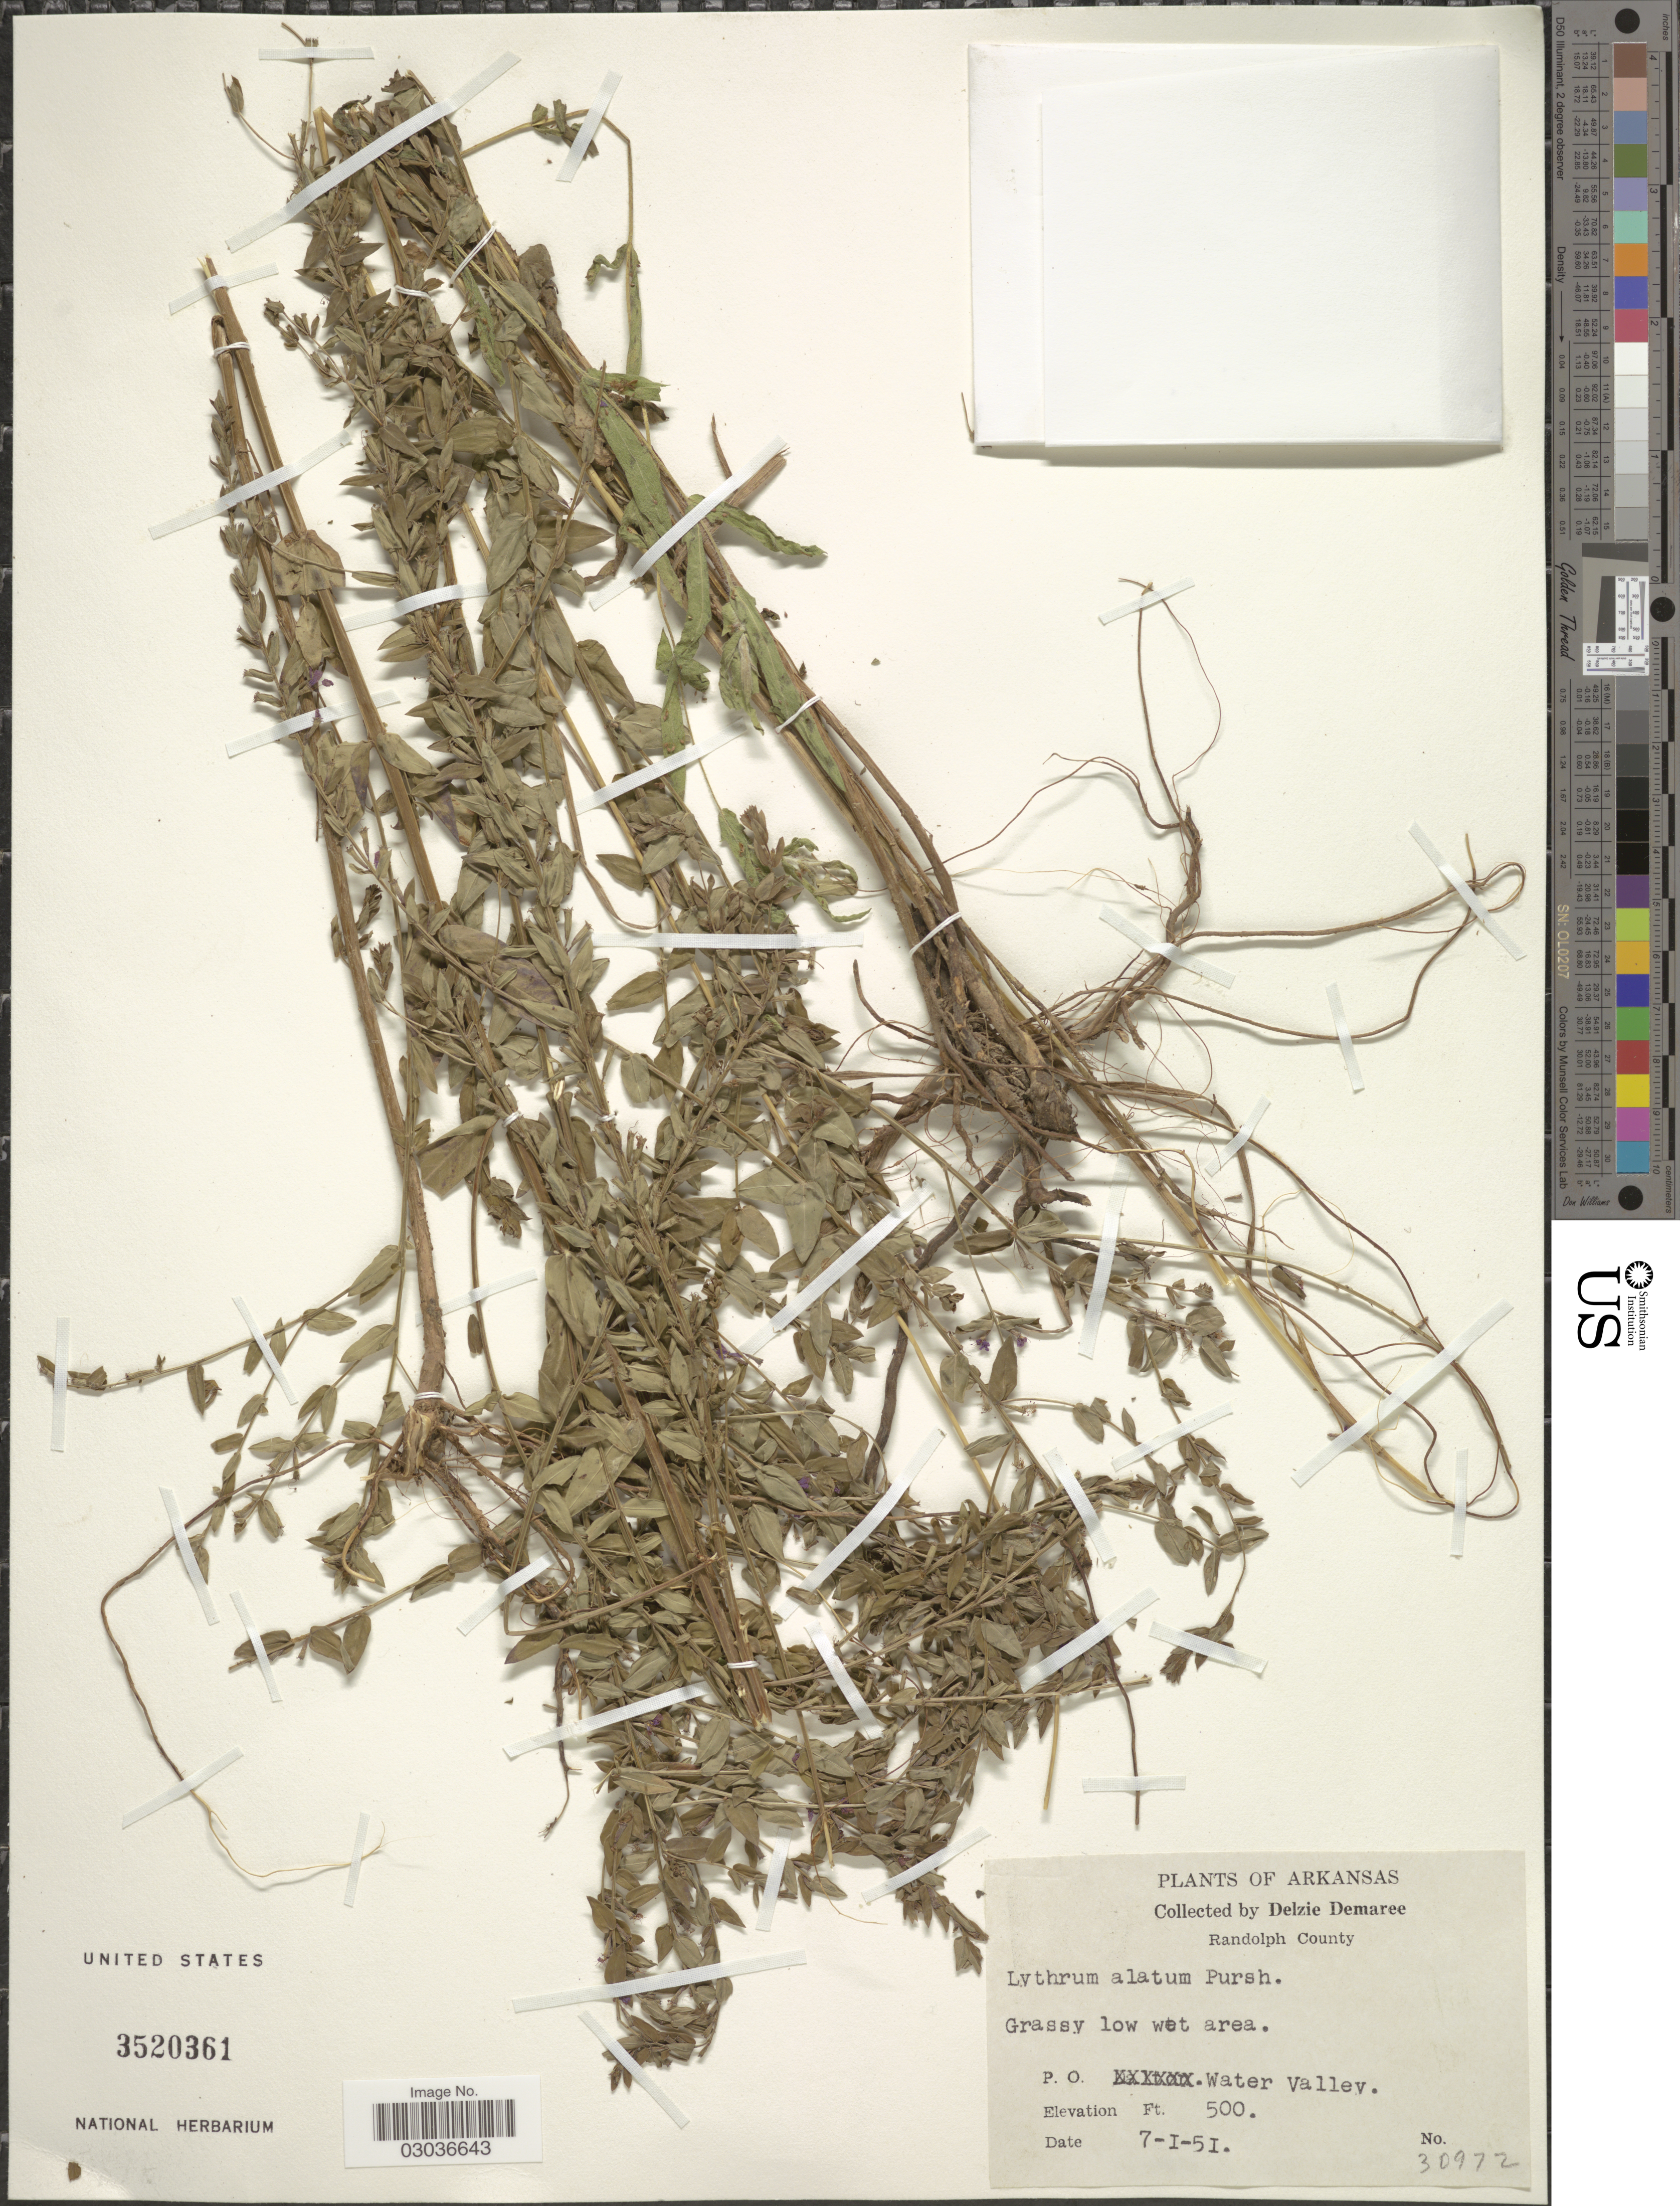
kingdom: Plantae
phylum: Tracheophyta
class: Magnoliopsida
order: Myrtales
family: Lythraceae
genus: Lythrum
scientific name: Lythrum alatum var. alatum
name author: Pursh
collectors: D. Demaree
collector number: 30972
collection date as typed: Transcribed d/m/y: 1/7/51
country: United States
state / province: Arkansas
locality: Randolph County. P. O. Water Valley.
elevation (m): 152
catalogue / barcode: US 3520361